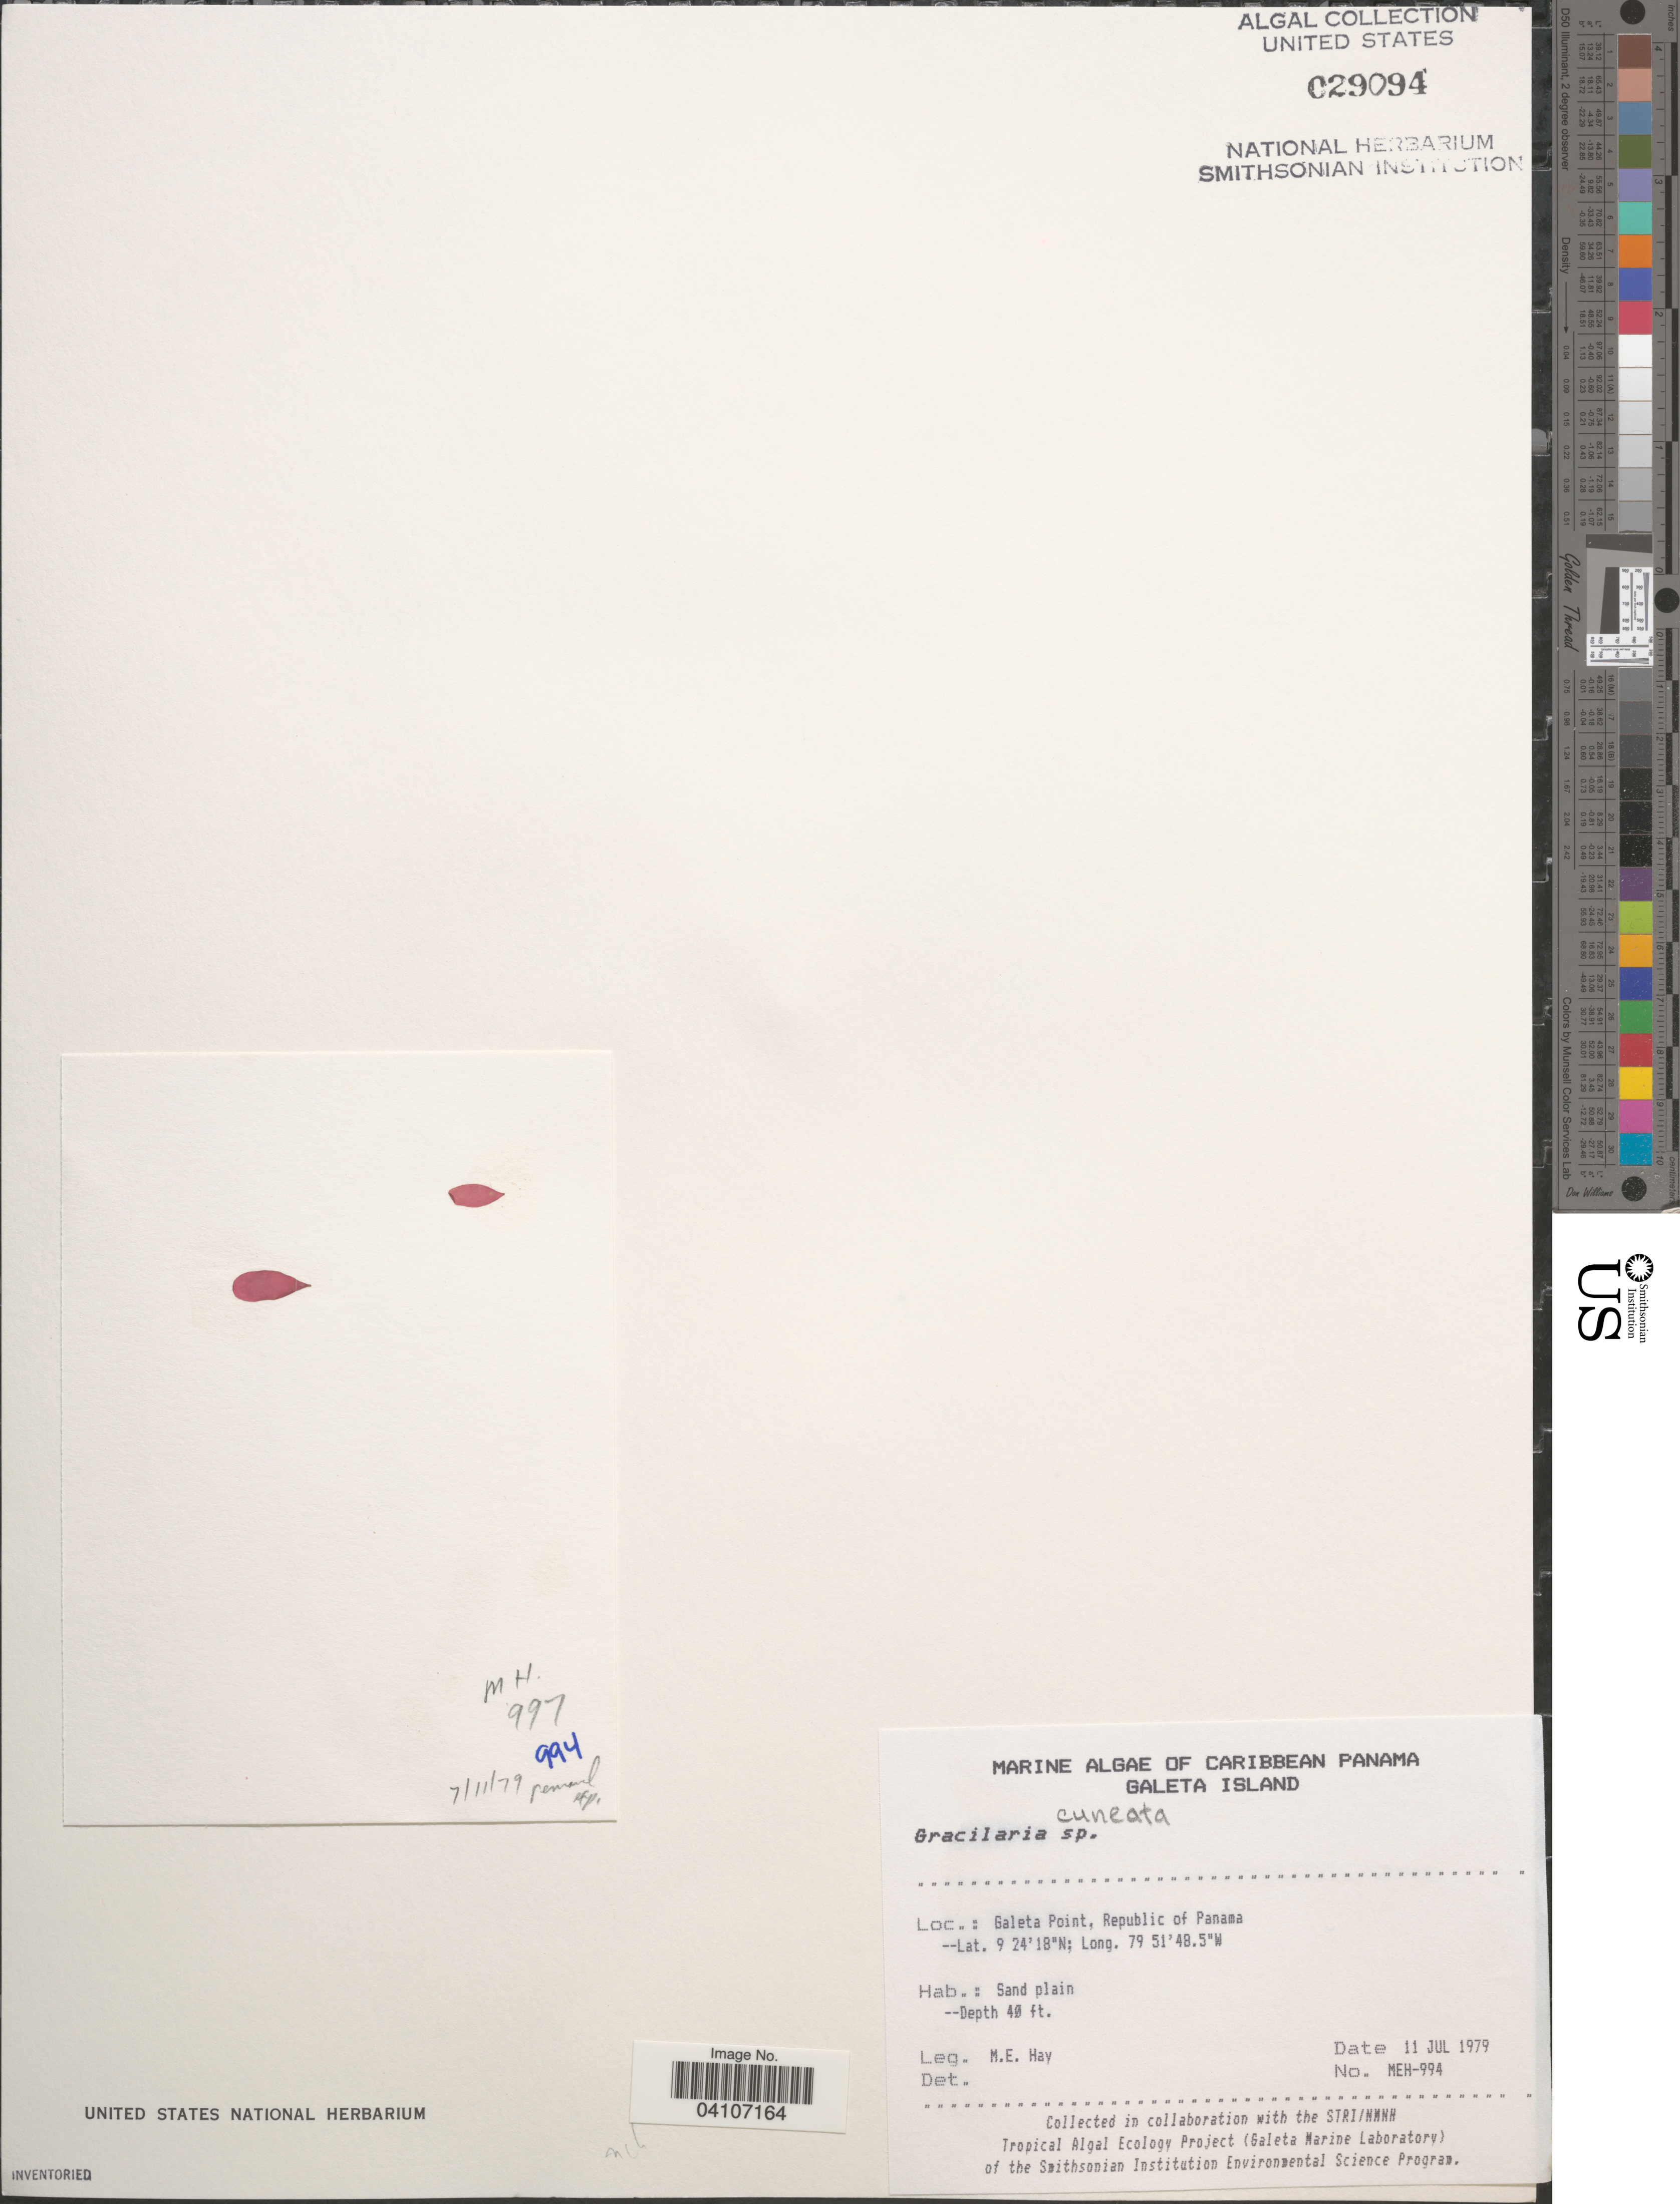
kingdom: Plantae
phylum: Rhodophyta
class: Florideophyceae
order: Gracilariales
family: Gracilariaceae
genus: Gracilaria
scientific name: Gracilaria cuneata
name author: Aresch.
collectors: M. E. Hay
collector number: MEH-994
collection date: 1979-07-11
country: Panama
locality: Caribbean Panama. Galeta Island. Galeta Point, Republic of Panama.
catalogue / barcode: US 29094